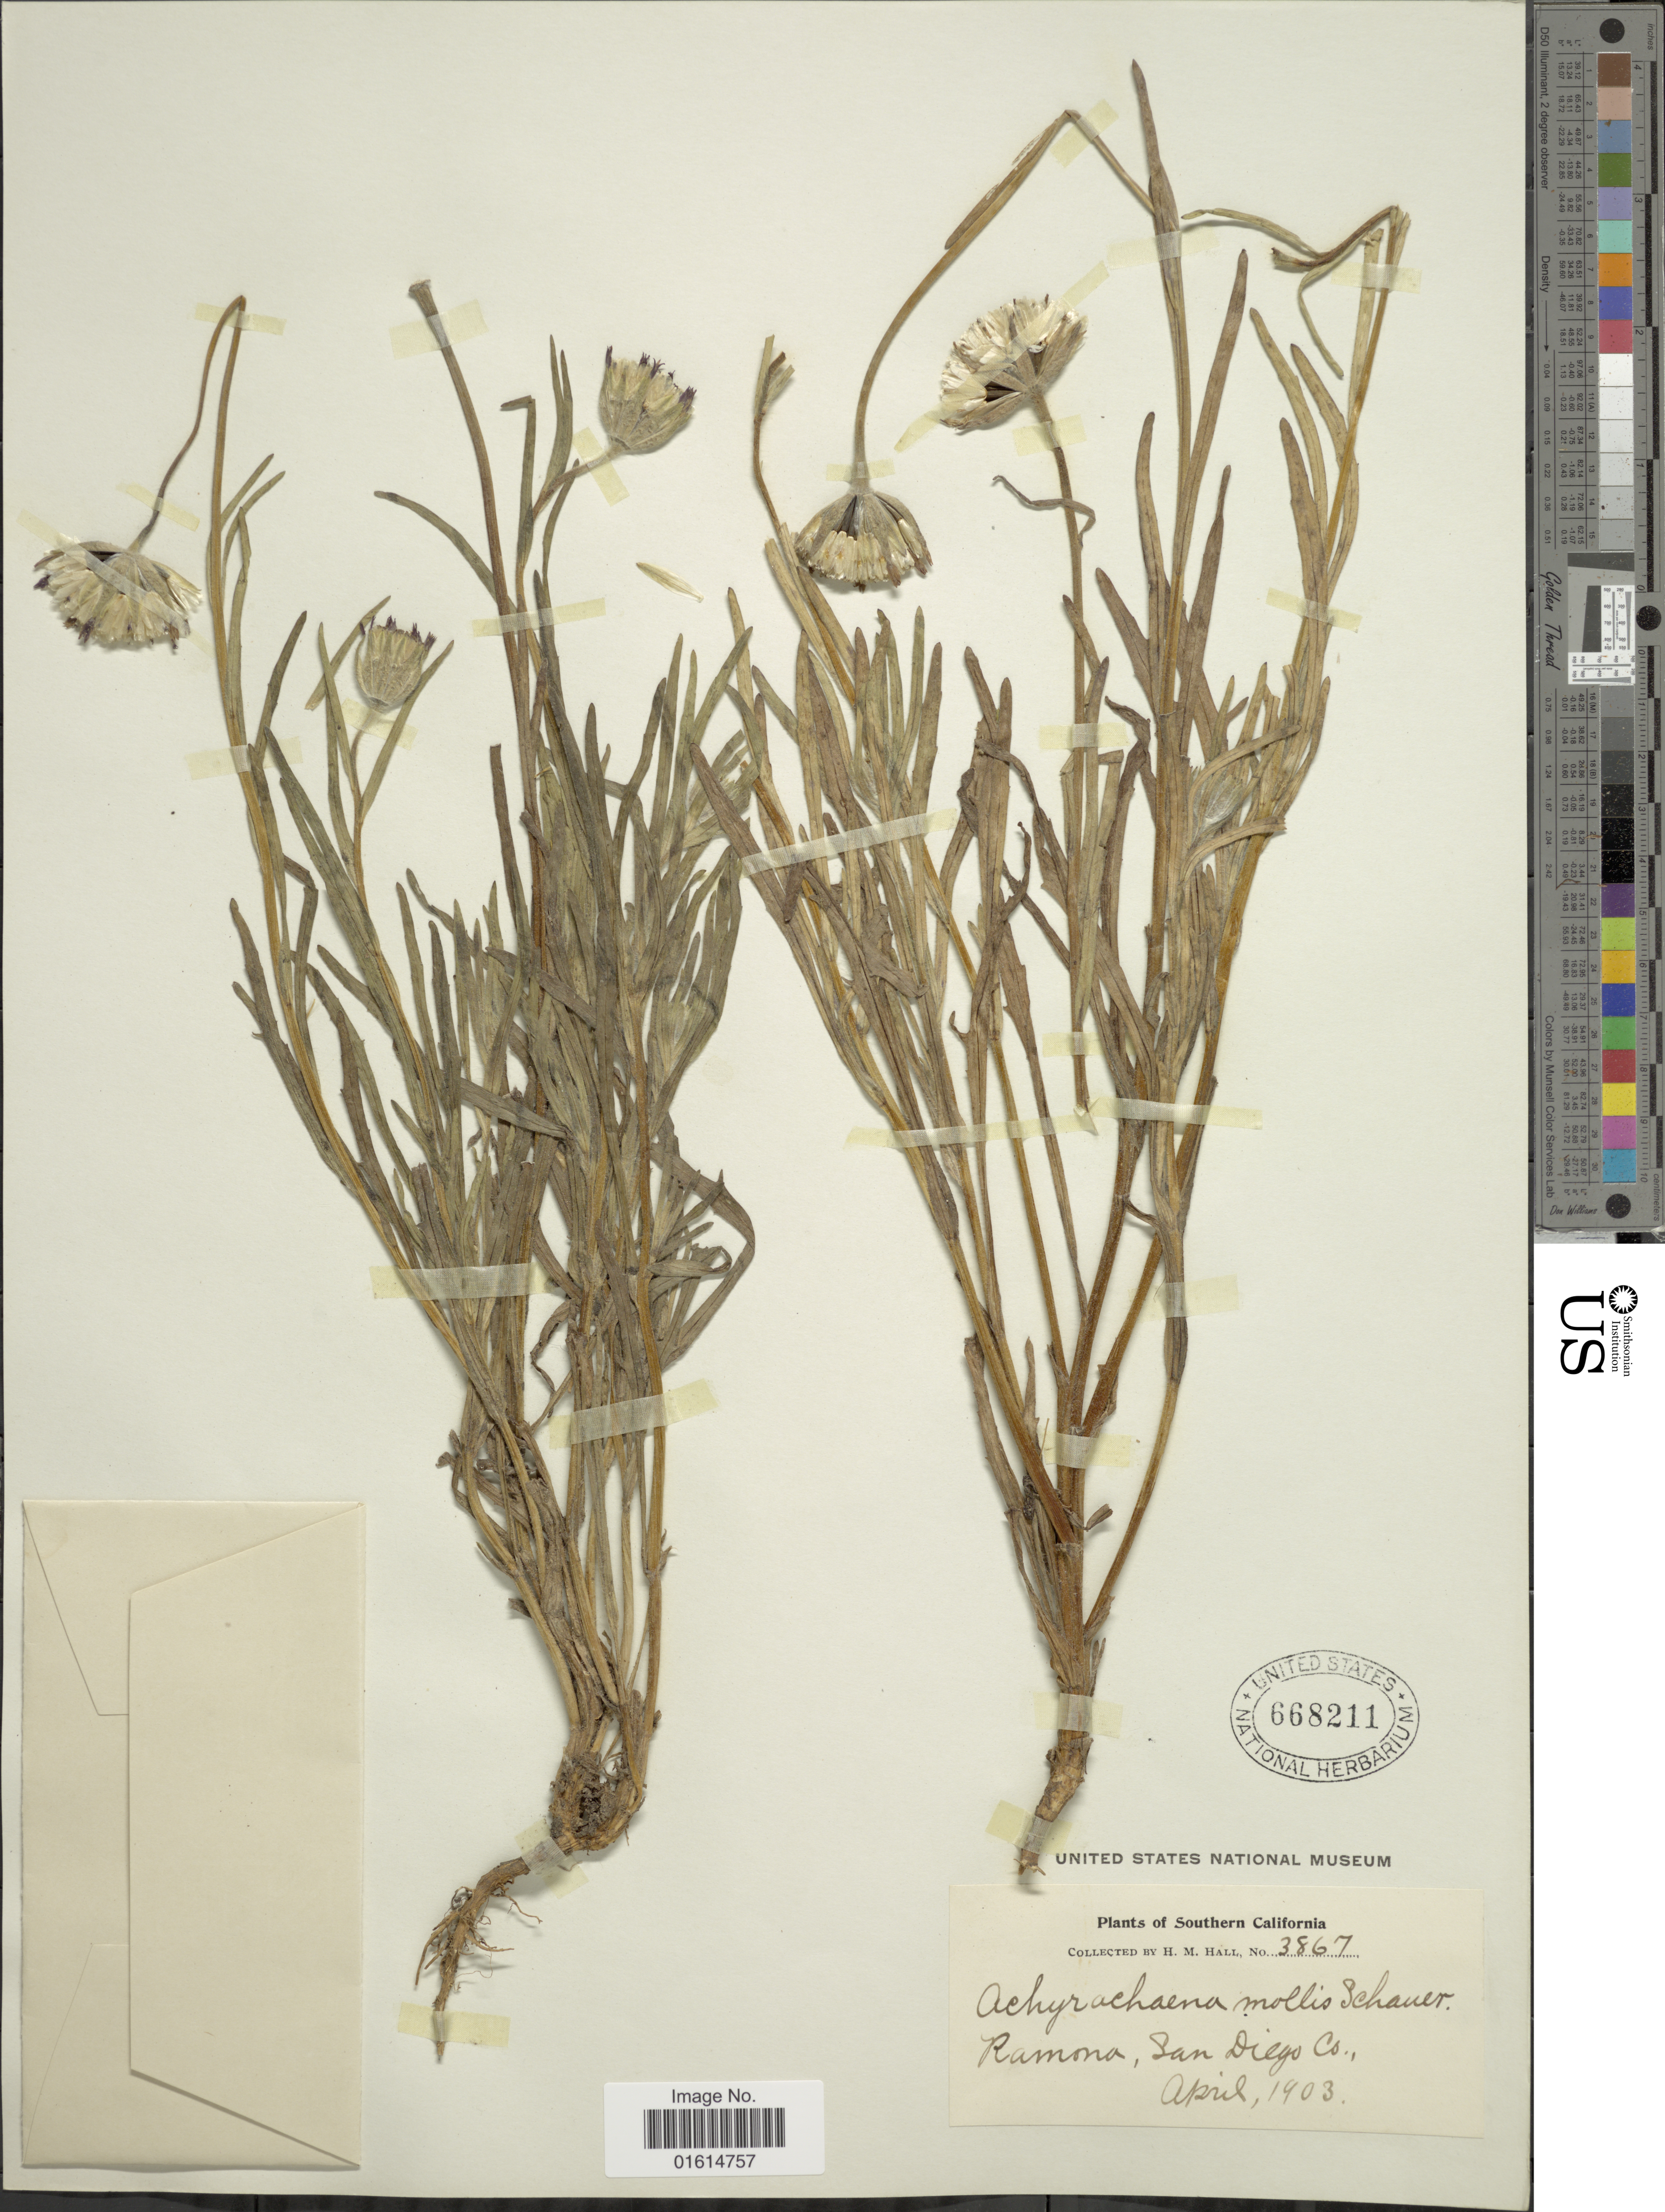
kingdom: Plantae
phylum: Tracheophyta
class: Magnoliopsida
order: Asterales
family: Asteraceae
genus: Achyrachaena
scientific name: Achyrachaena mollis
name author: Schauer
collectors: H. M. Hall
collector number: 3867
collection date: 1903-04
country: United States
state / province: California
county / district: San Diego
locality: Southern California, Ramona, San Diego Co.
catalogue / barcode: US 668211